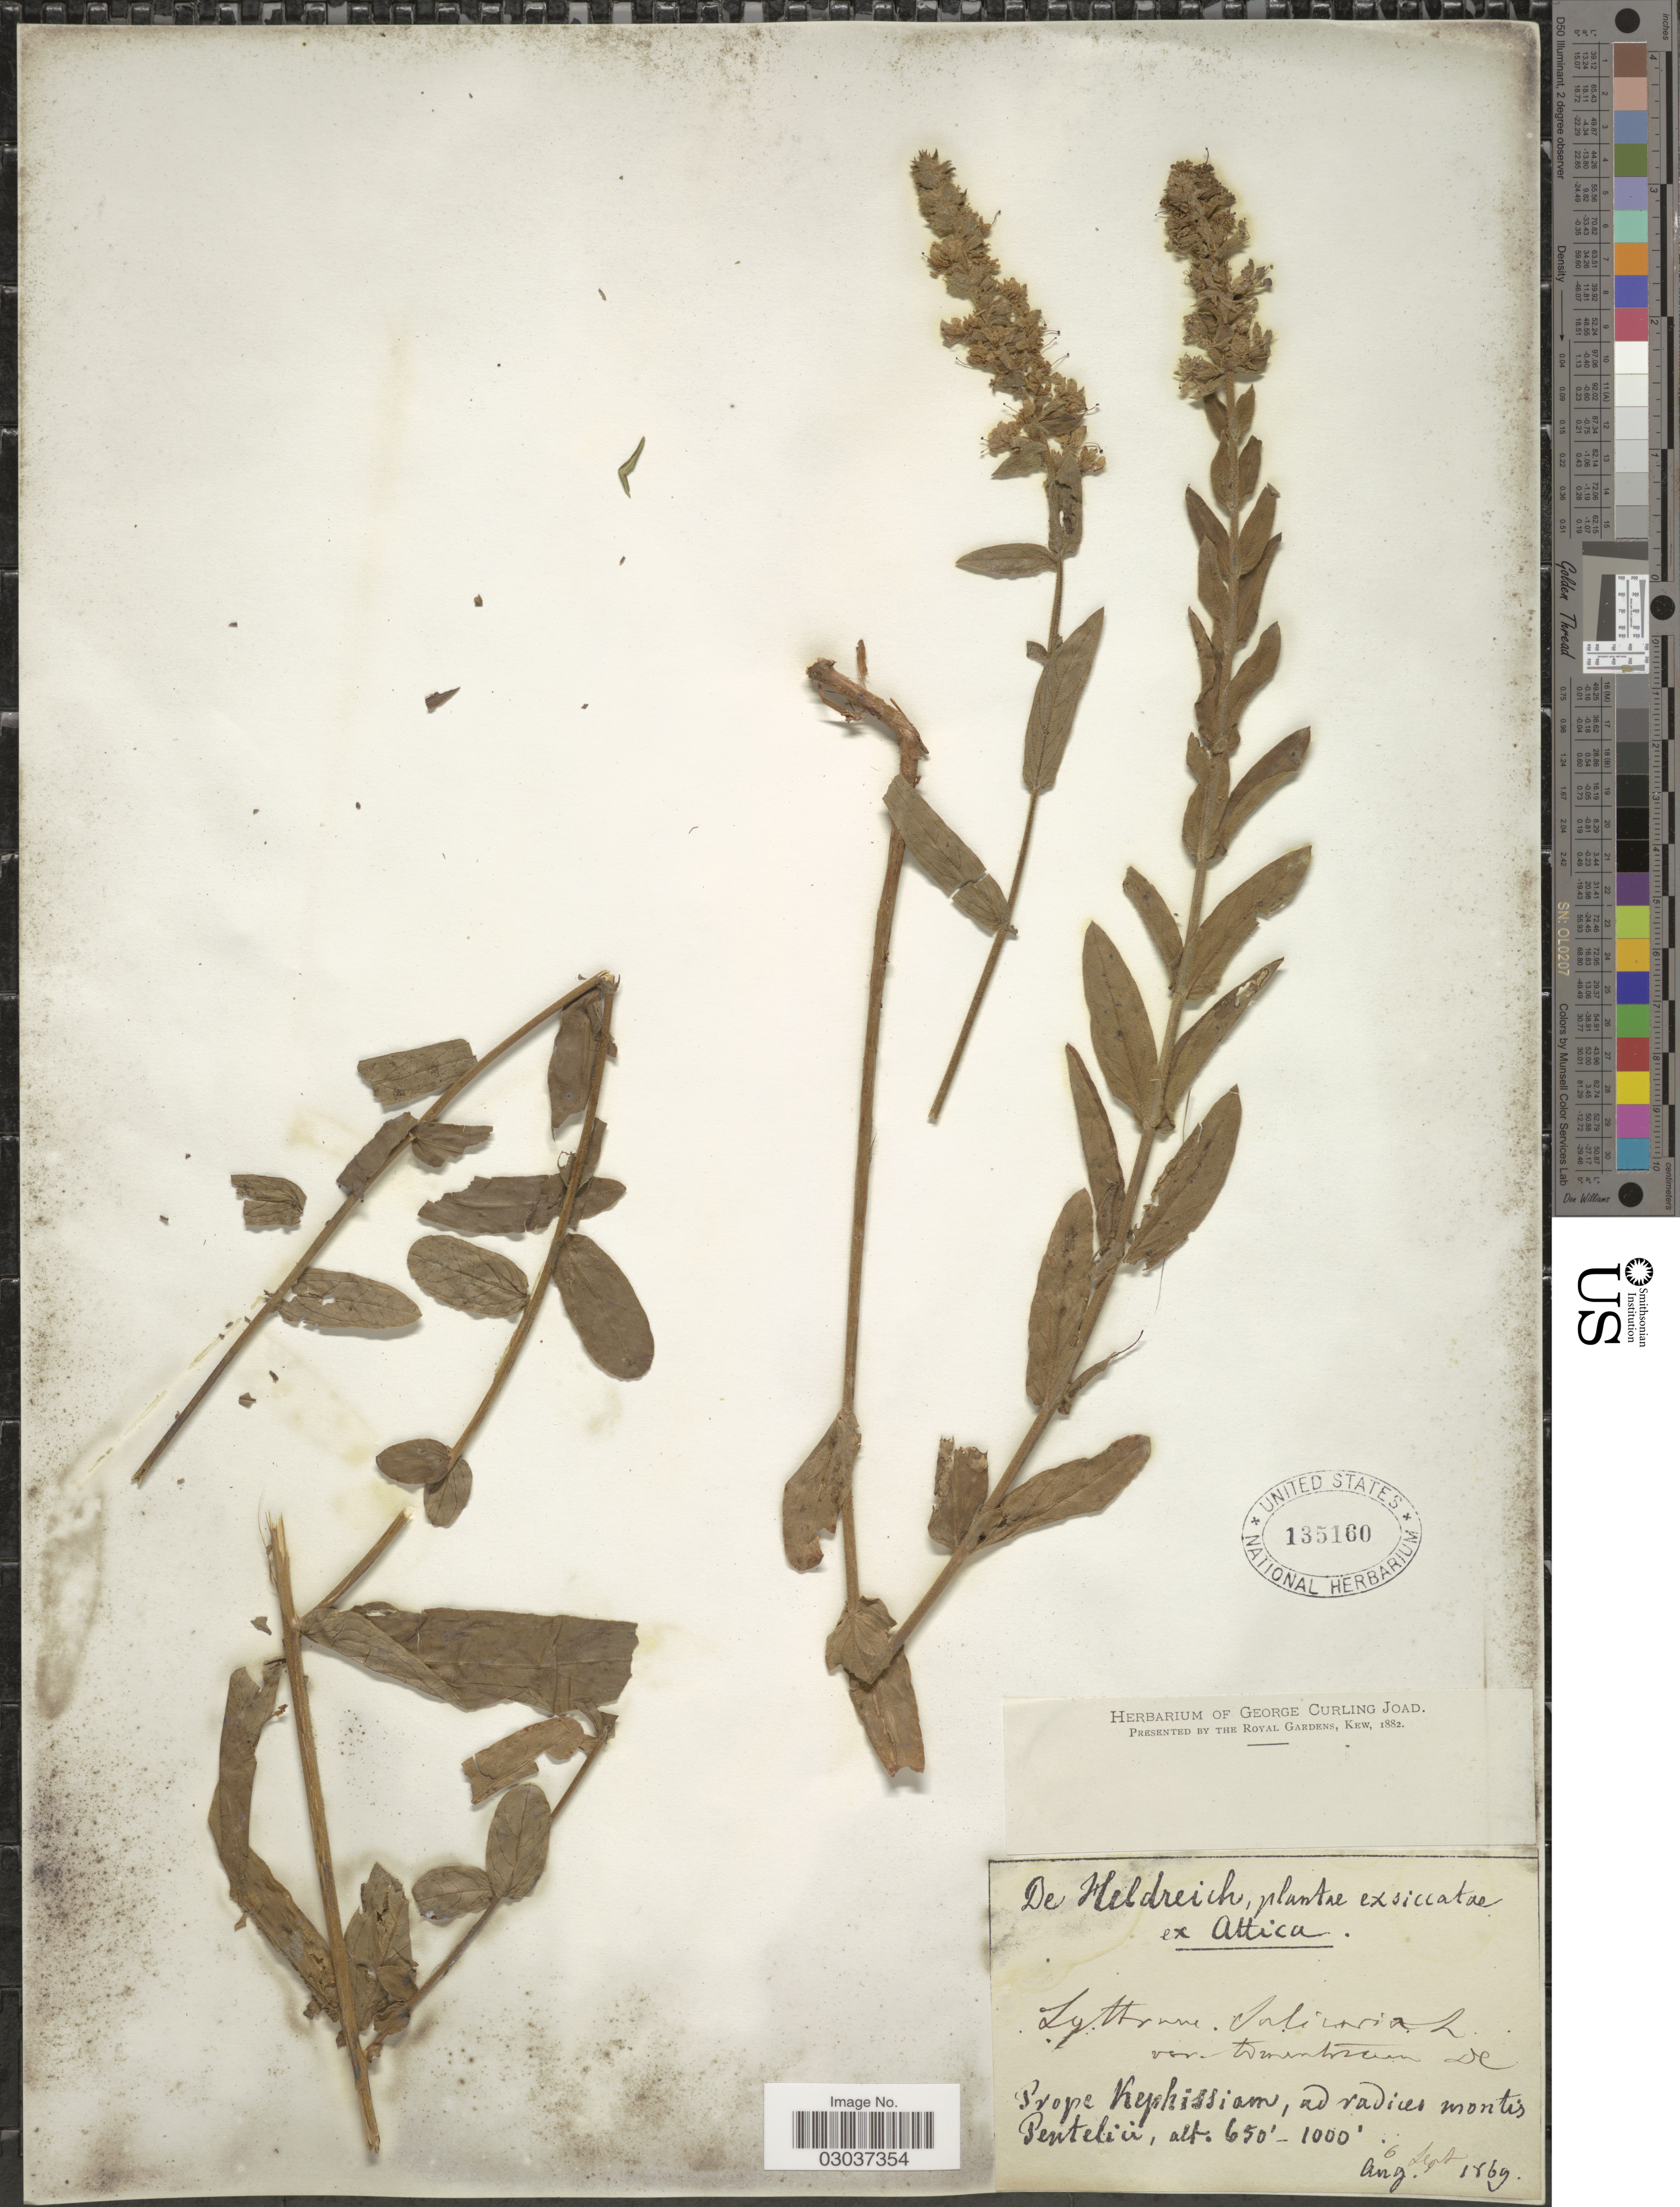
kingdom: Plantae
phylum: Tracheophyta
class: Magnoliopsida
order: Myrtales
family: Lythraceae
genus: Lythrum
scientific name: Lythrum salicaria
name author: L.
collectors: -. De Heldreich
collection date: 1869-08-06/1869-09-06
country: Greece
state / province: Attica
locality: Prope Kephissiam, ad radices montis Pentelici.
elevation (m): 198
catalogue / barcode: US 135160